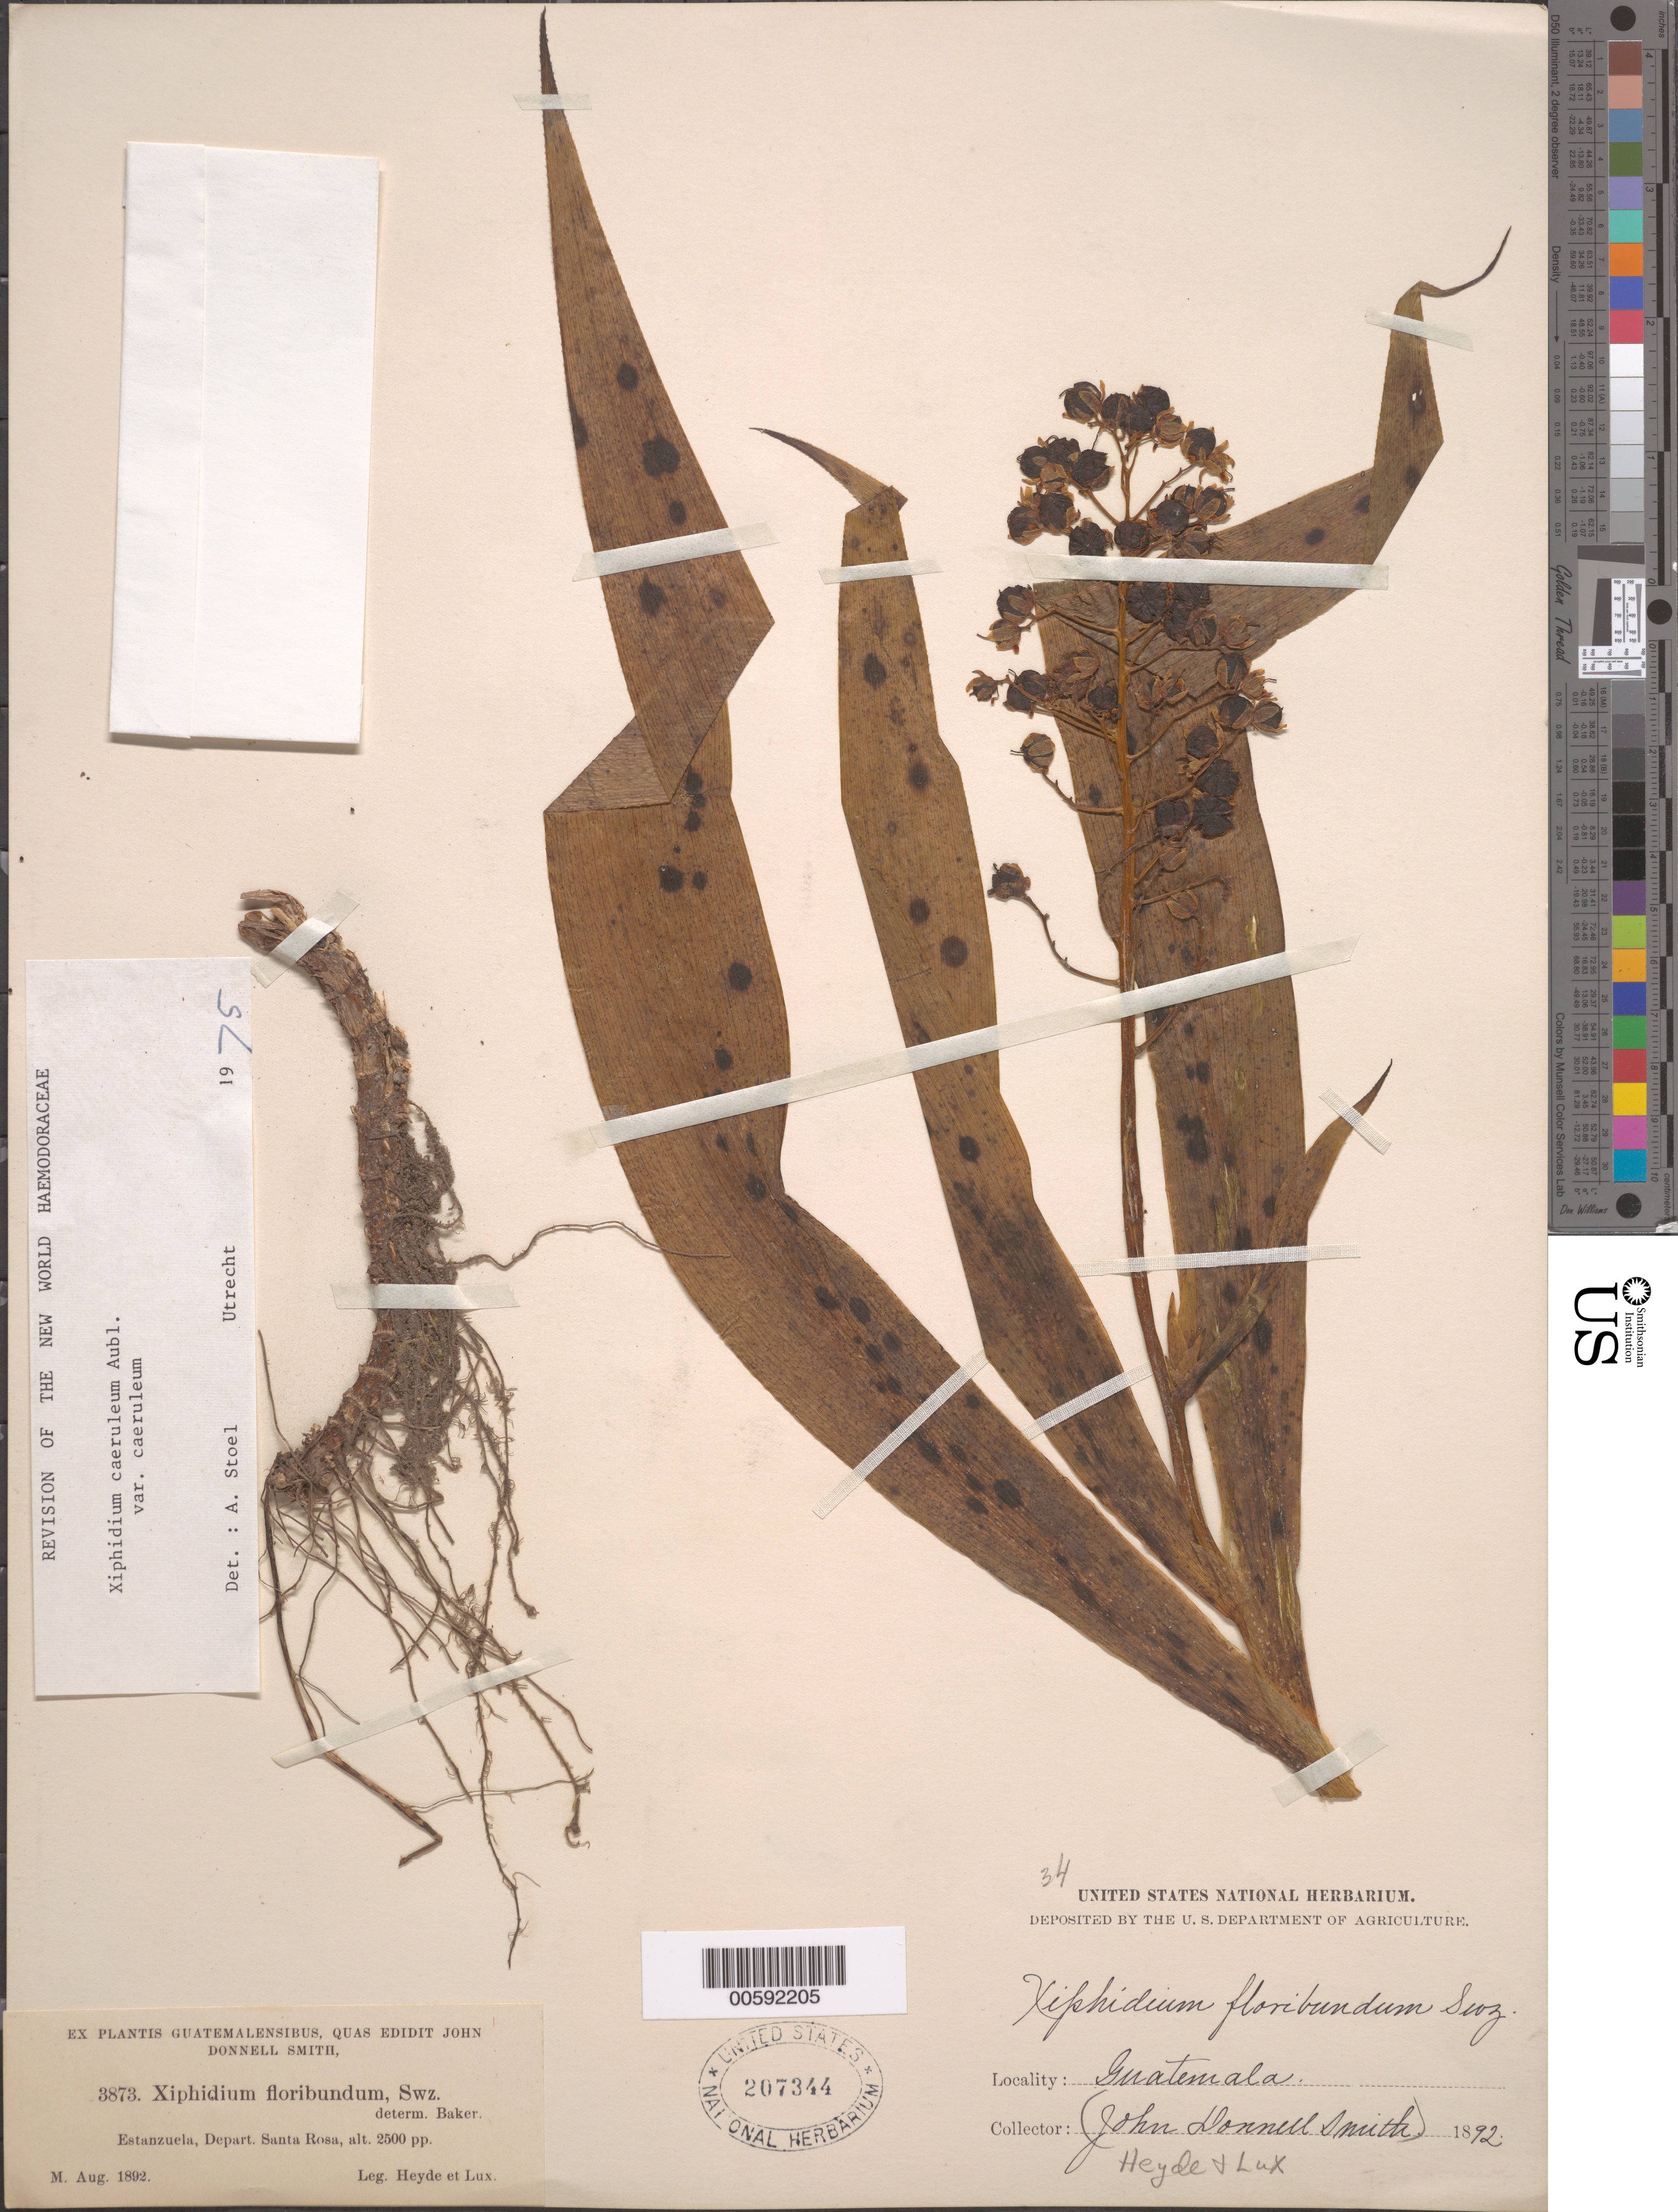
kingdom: Plantae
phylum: Tracheophyta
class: Liliopsida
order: Commelinales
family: Haemodoraceae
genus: Xiphidium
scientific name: Xiphidium caeruleum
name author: Aubl.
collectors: E. T. Heyde & E. Lux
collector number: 3873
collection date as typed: Aug 1892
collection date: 1892-08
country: Guatemala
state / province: Santa Rosa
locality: Estanzuela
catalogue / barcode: US 207344